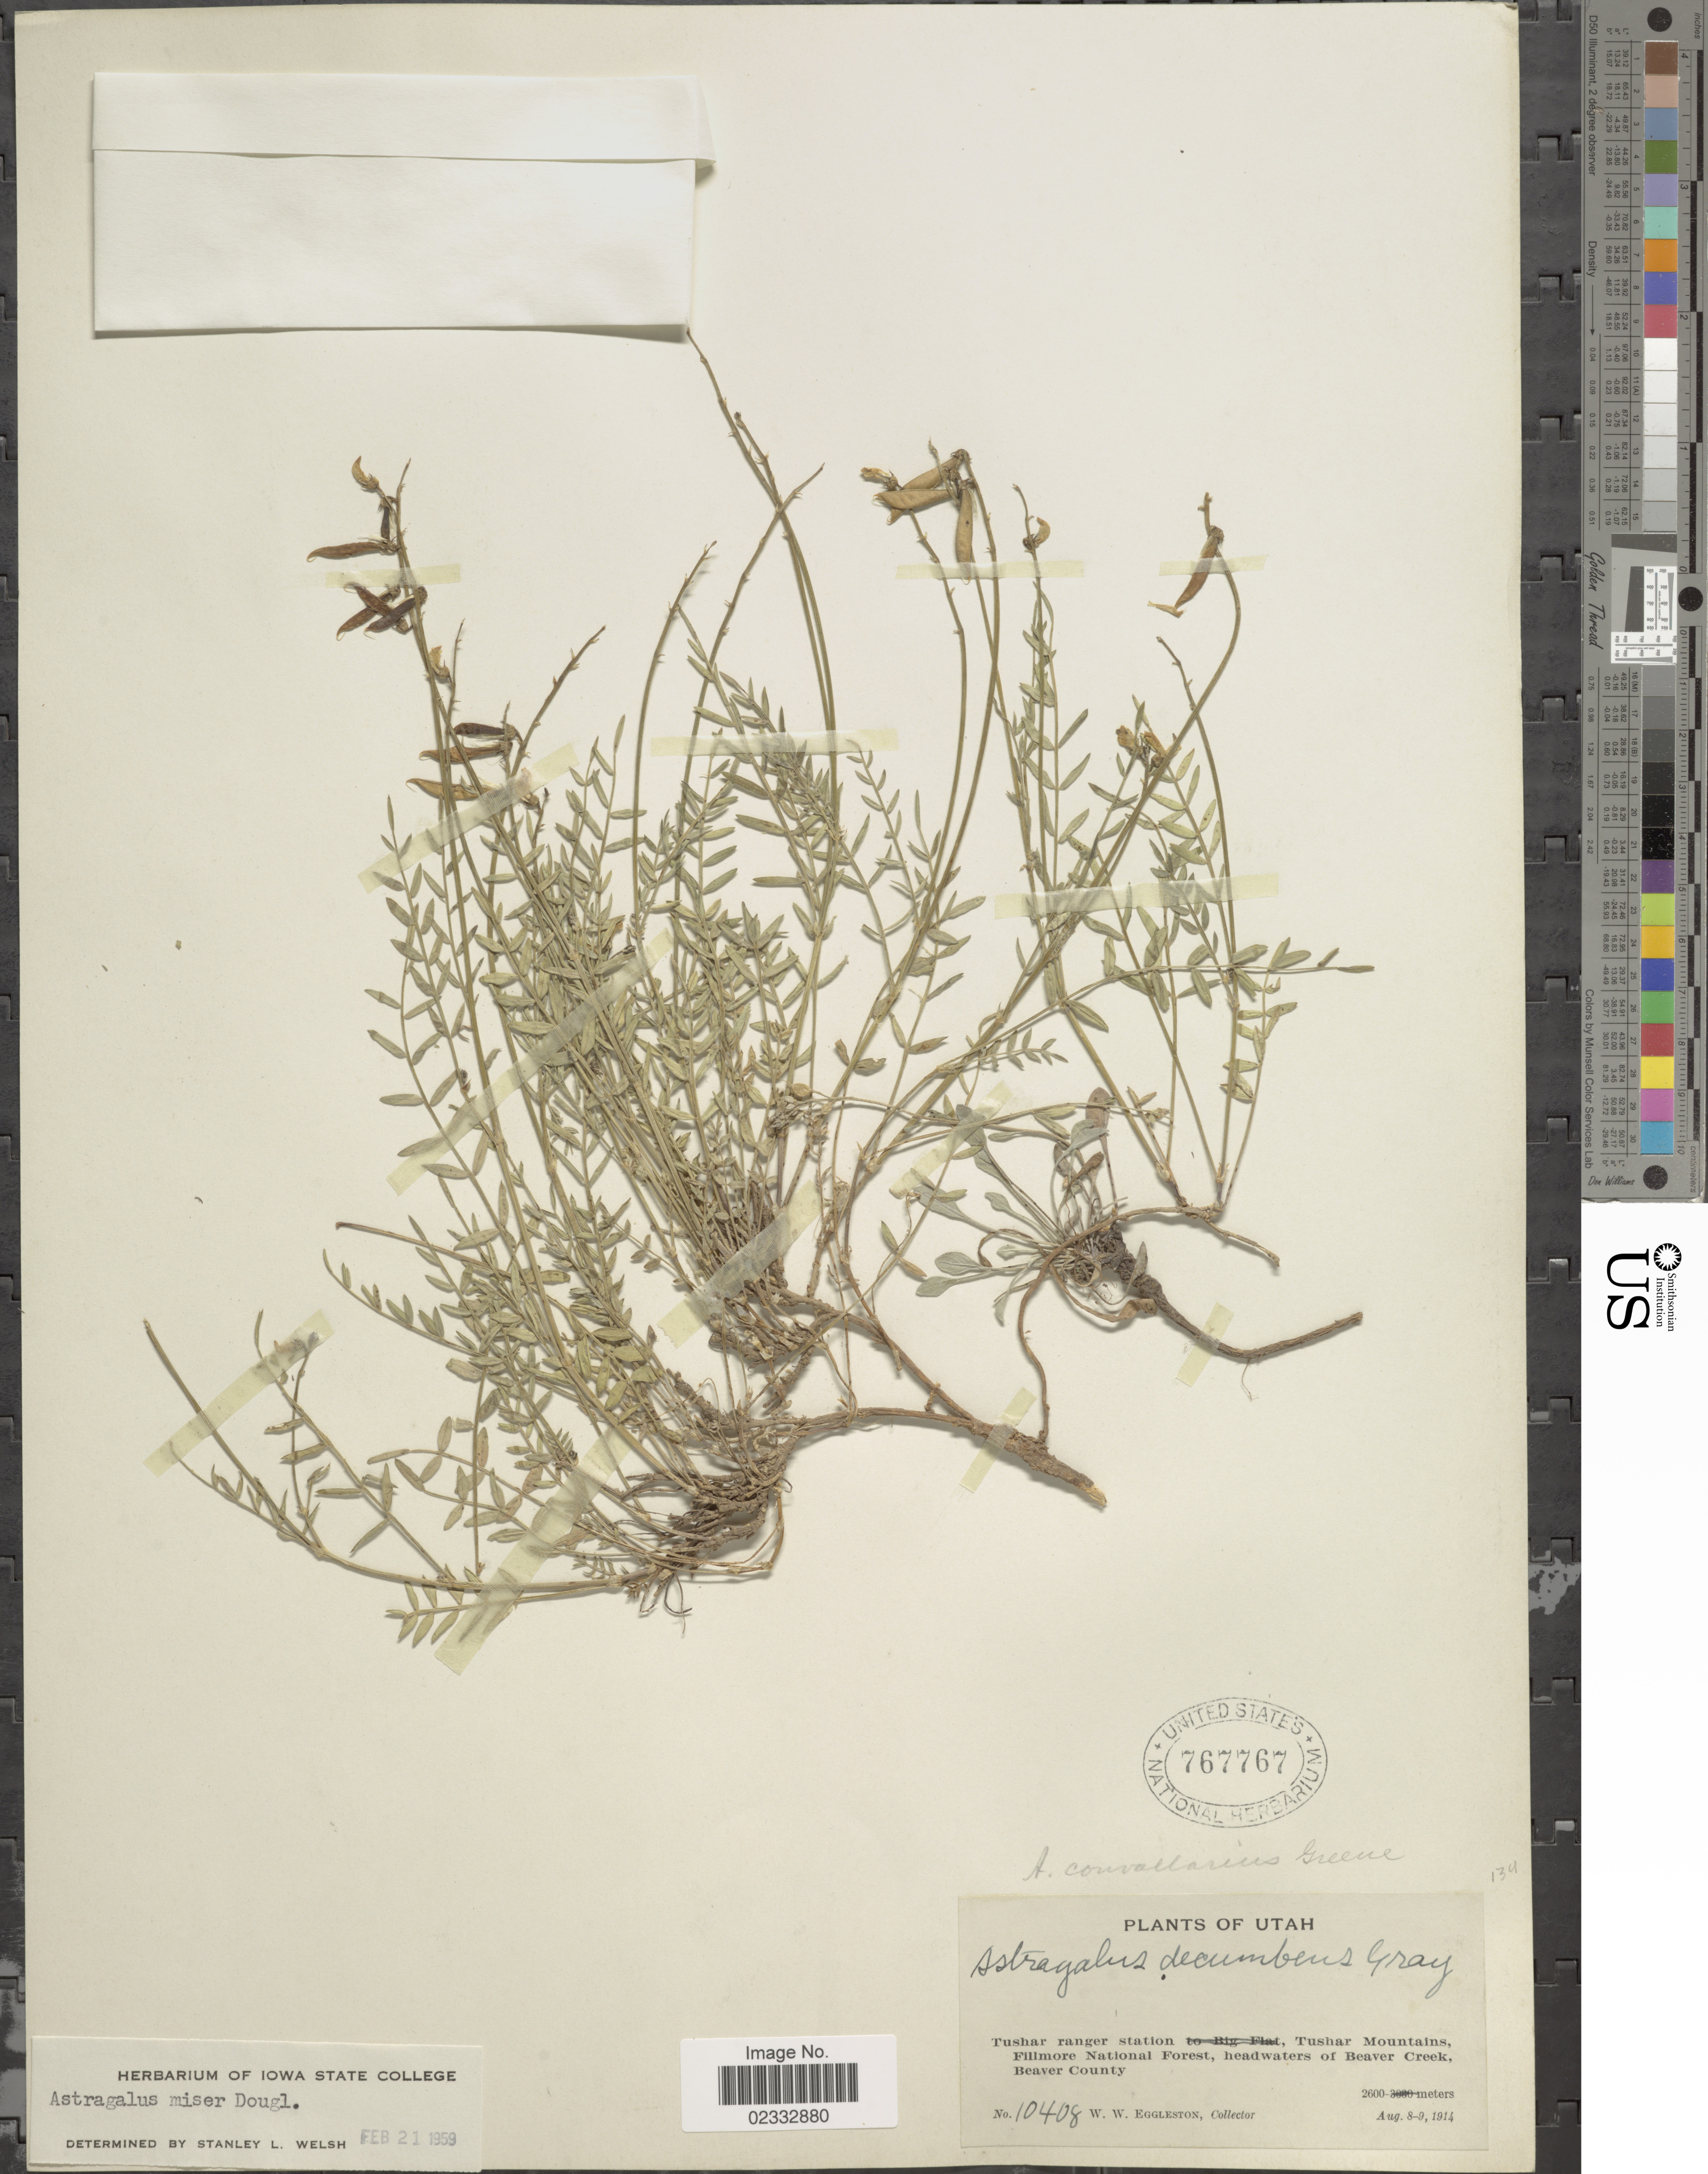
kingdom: Plantae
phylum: Tracheophyta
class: Magnoliopsida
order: Fabales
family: Fabaceae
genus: Astragalus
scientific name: Astragalus miser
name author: Douglas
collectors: W. W. Eggleston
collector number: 10408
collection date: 1914-08-08/1914-08-09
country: United States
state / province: Utah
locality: Tushar ranger Station Tushar Mountains, Fillmore National Forest, headwaters of Beaver Creek, Beaver County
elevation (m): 2600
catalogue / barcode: US 767767